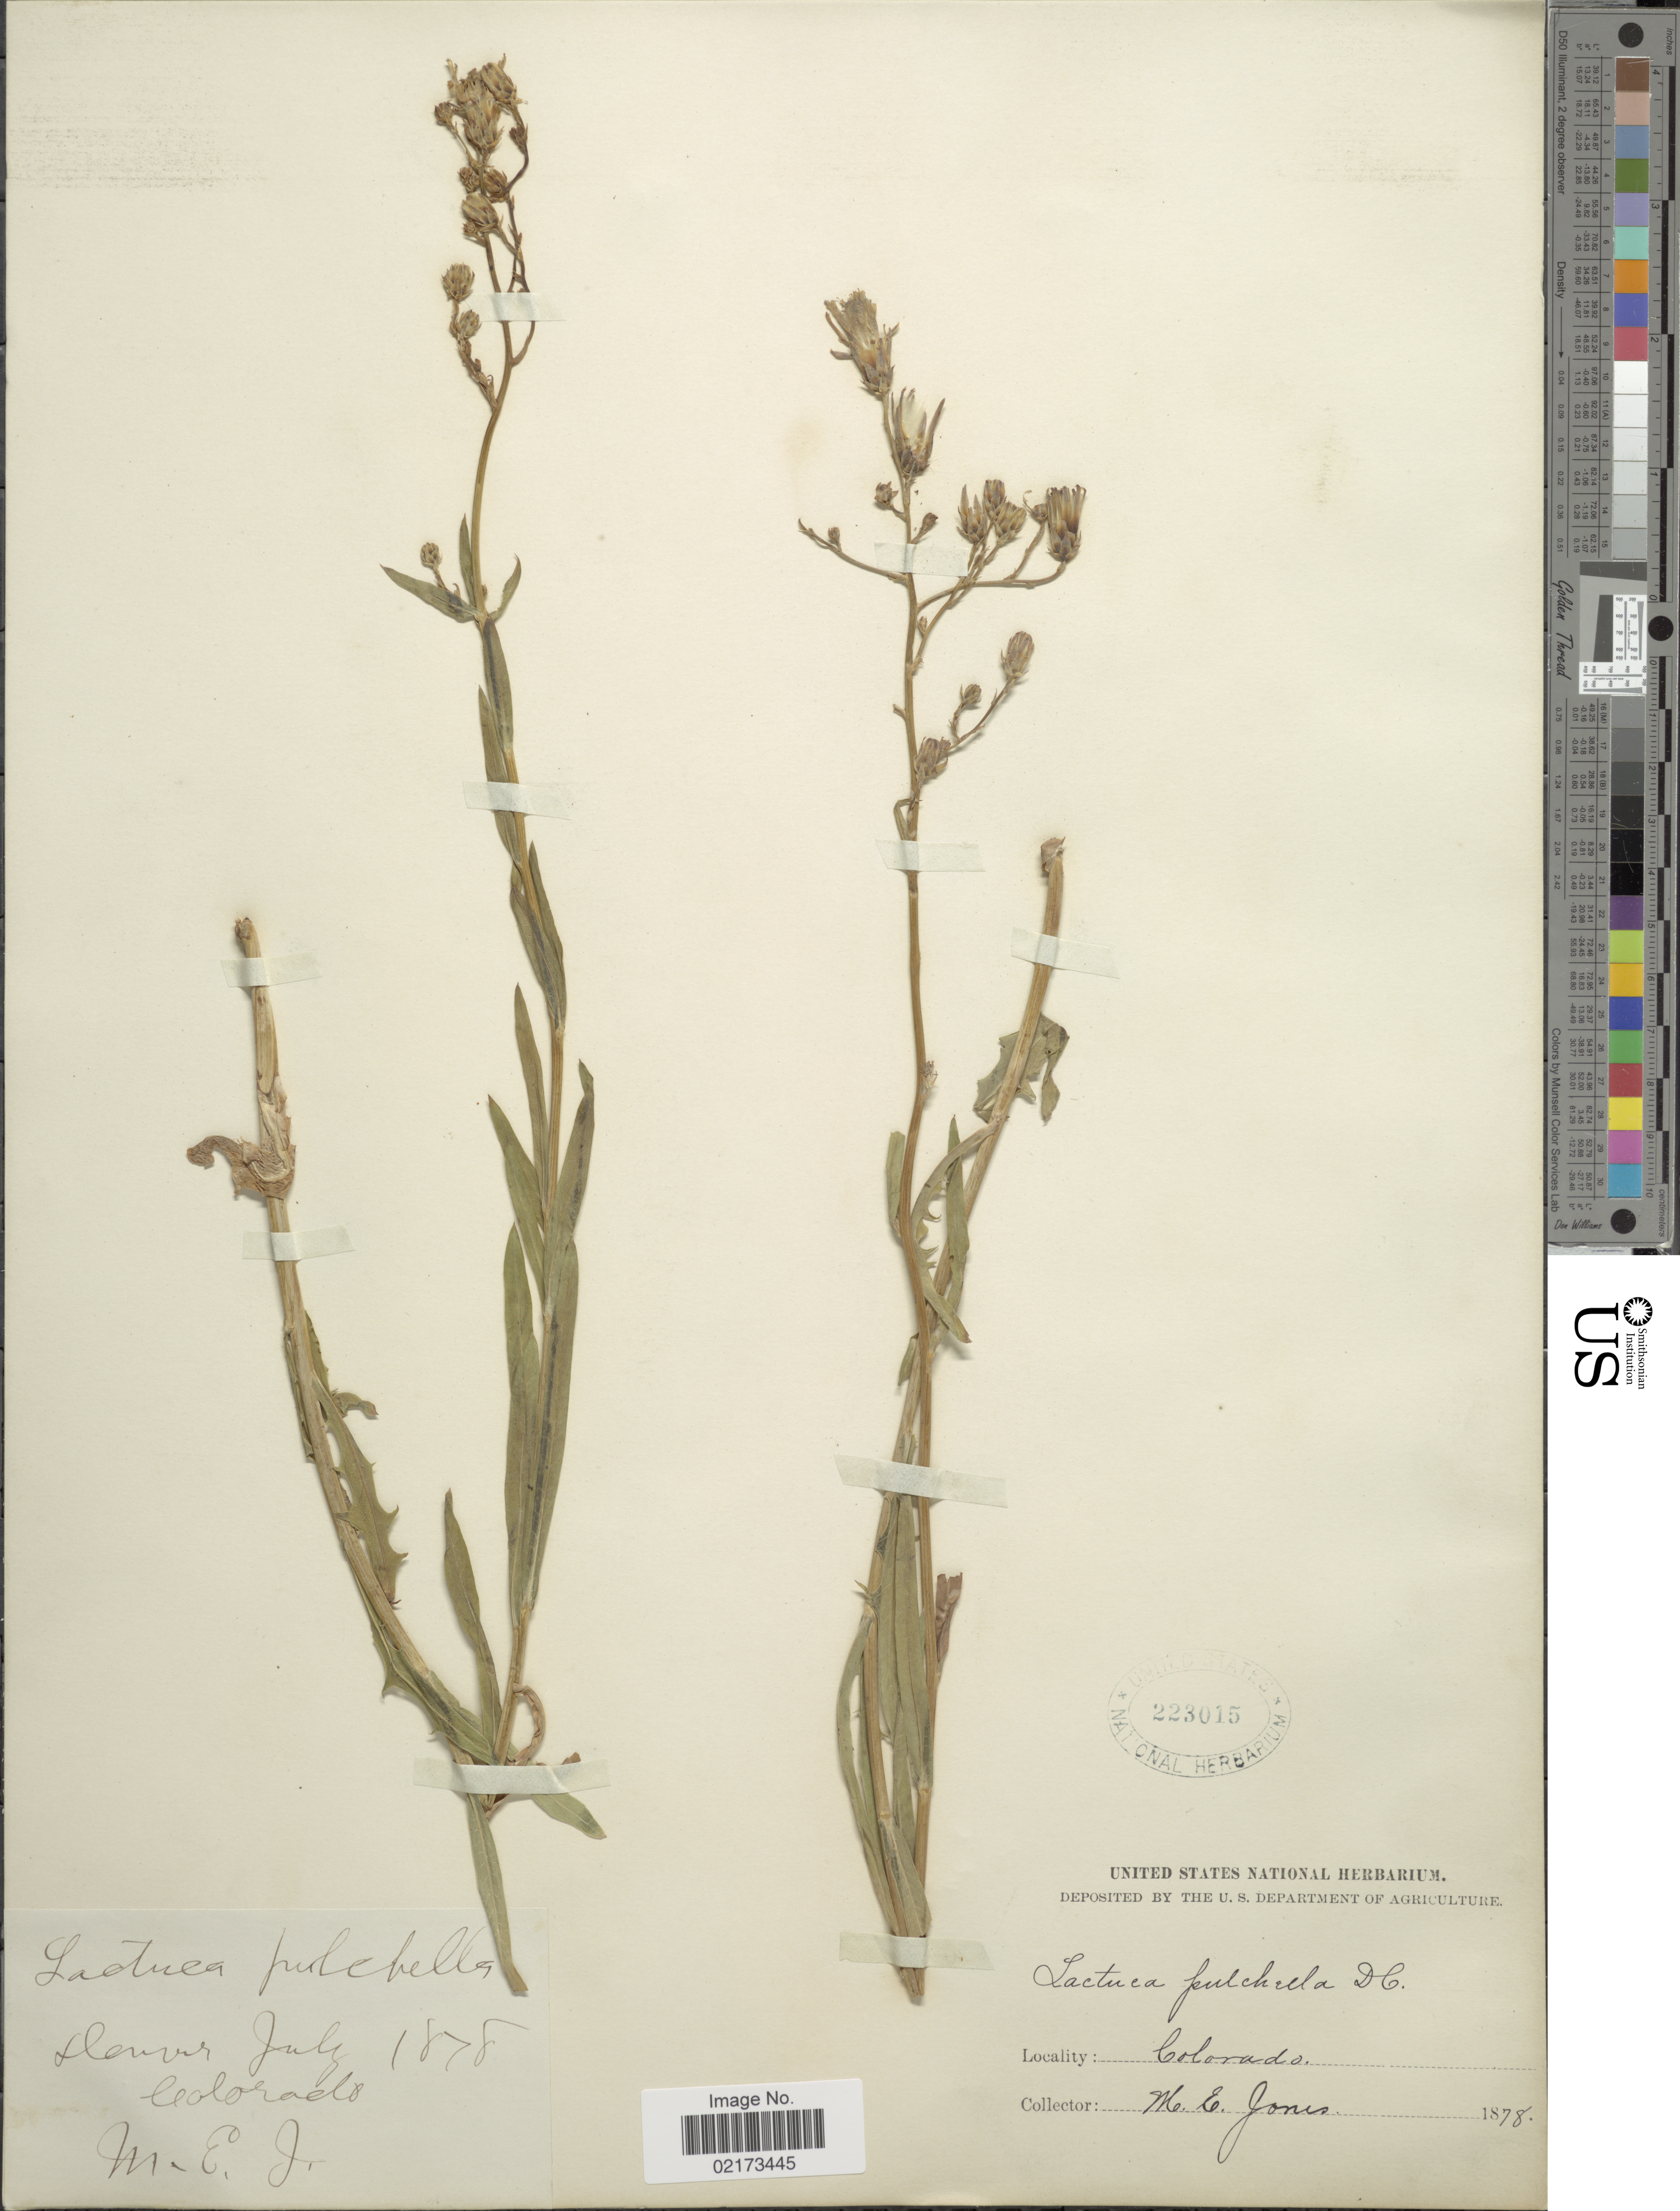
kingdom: Plantae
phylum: Tracheophyta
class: Magnoliopsida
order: Asterales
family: Asteraceae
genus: Lactuca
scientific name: Lactuca tatarica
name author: (L.) C.A. Mey.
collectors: M. E. Jones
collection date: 1878-07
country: United States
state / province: Colorado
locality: Denver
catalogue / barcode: US 223015